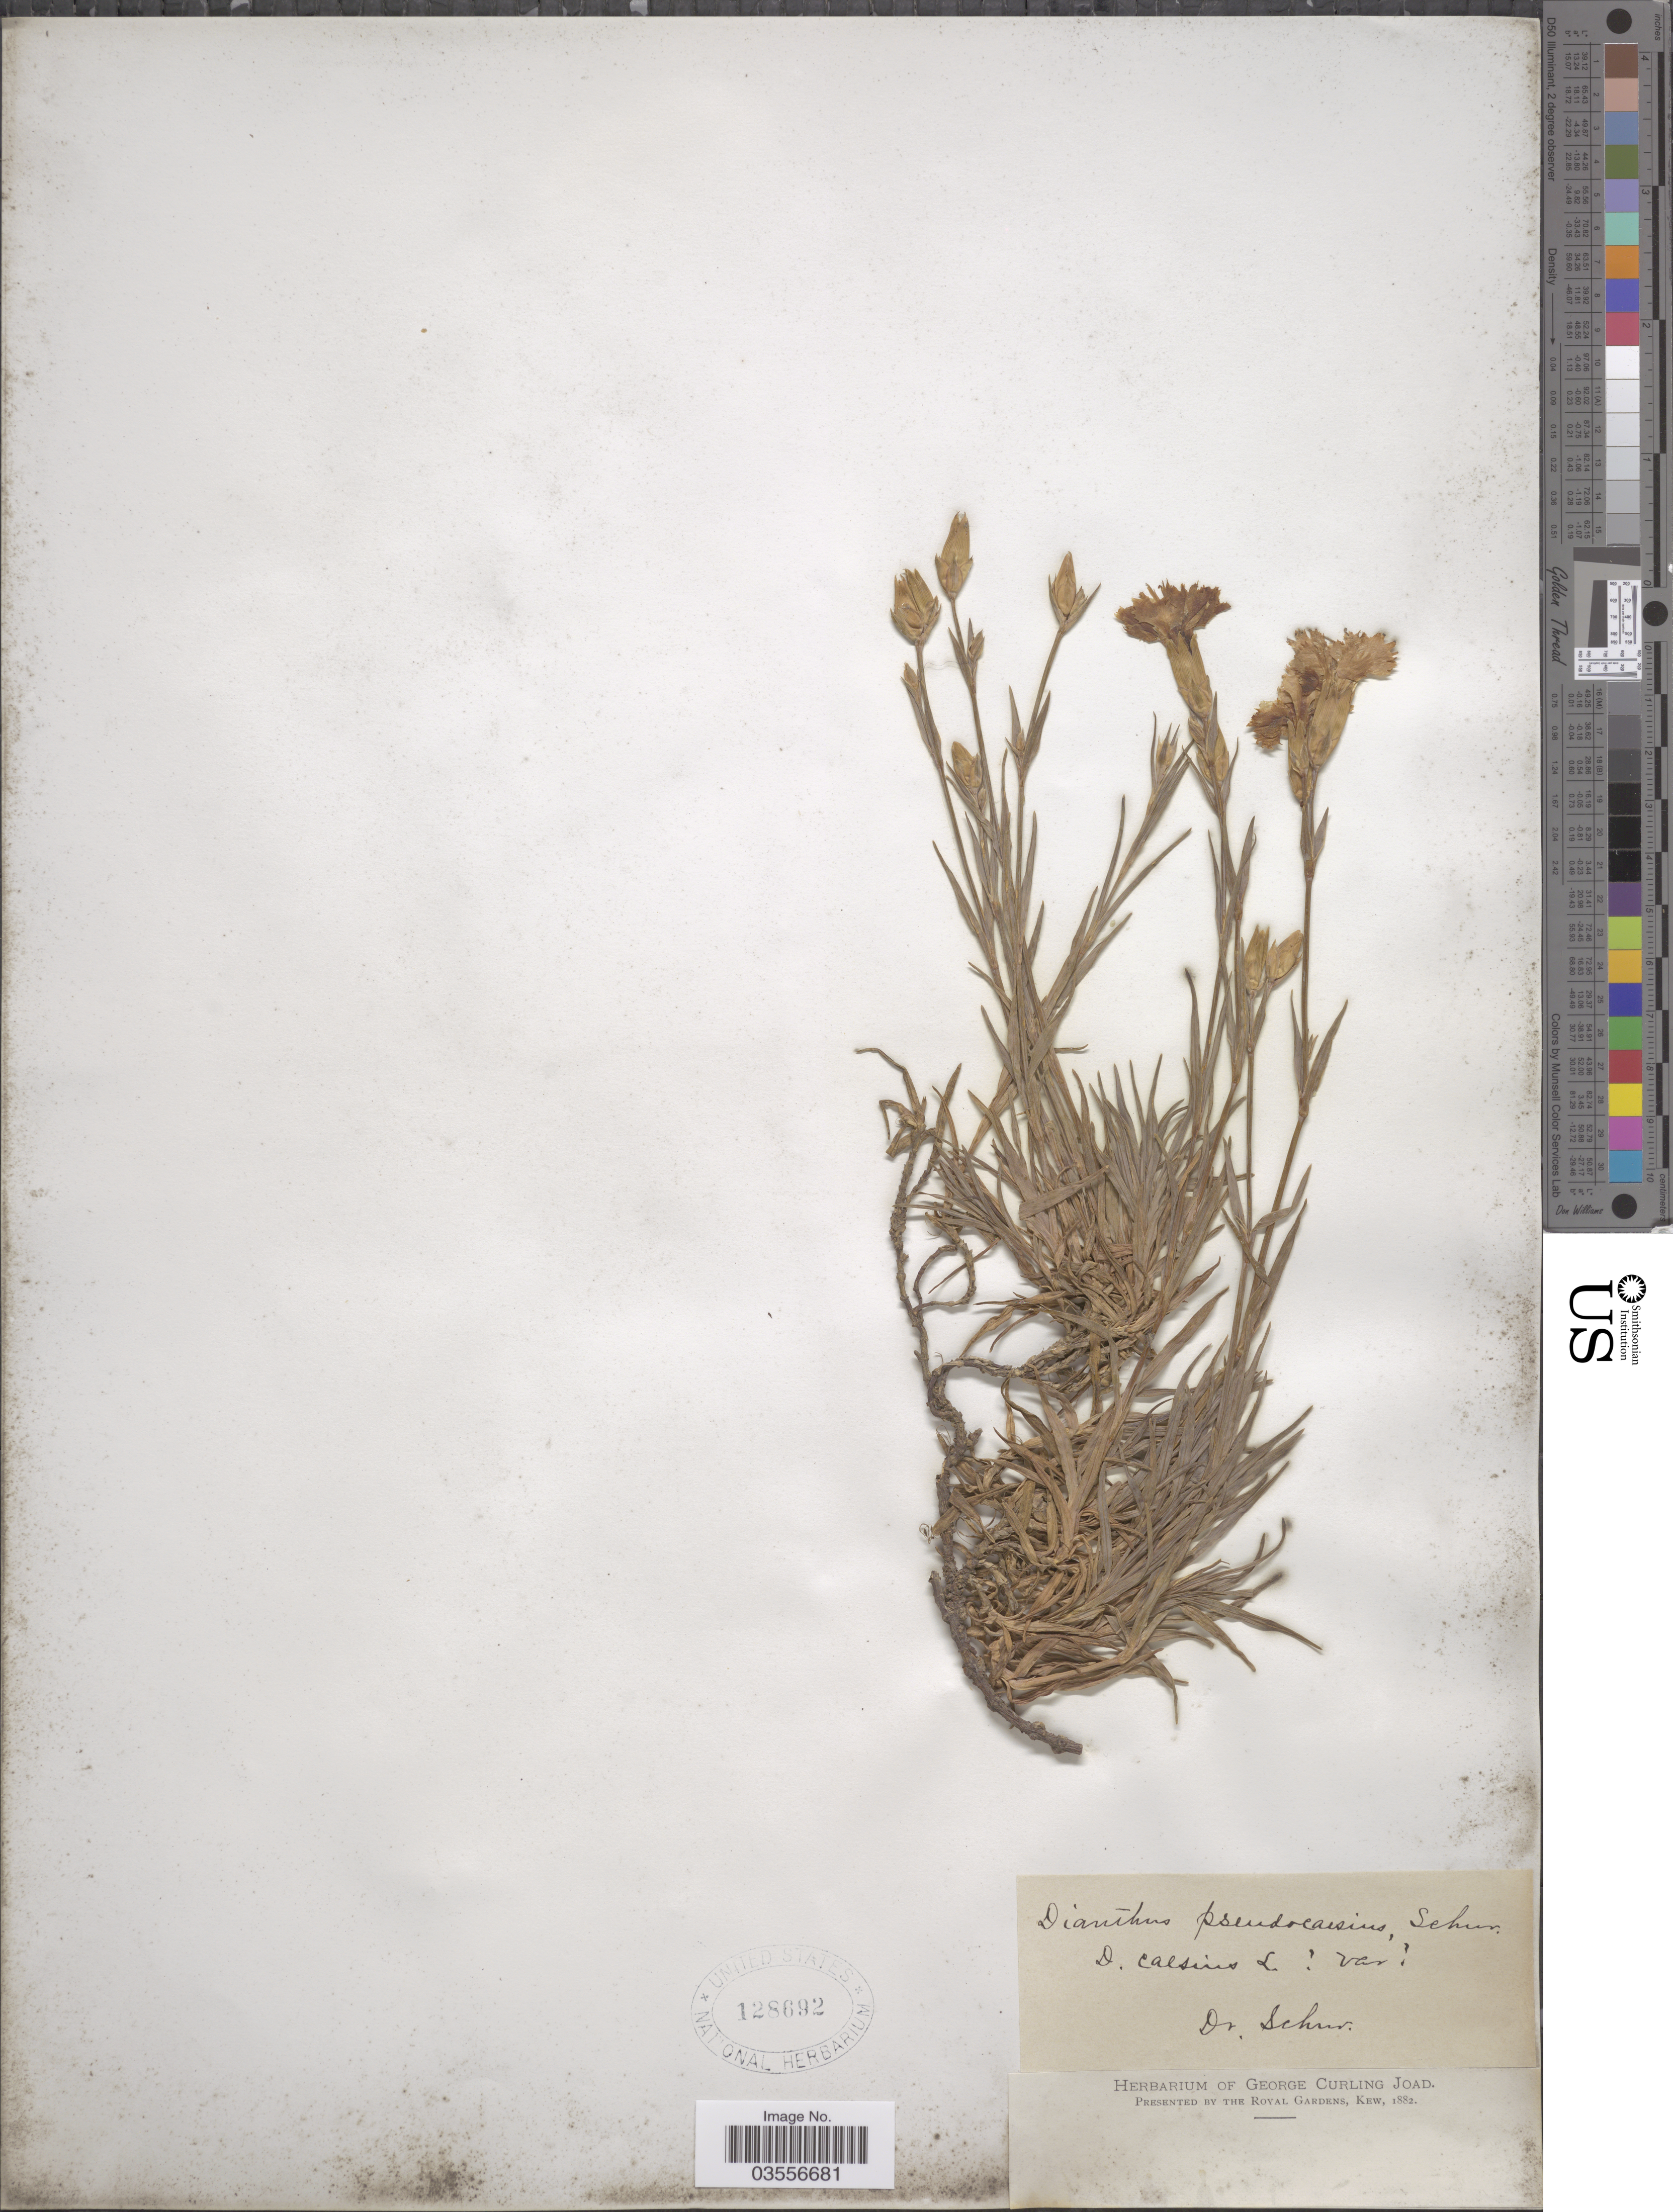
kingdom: Plantae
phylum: Tracheophyta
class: Magnoliopsida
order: Caryophyllales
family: Caryophyllaceae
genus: Dianthus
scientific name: Dianthus pseudocaesius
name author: Schur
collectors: Schur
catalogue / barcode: US 128692